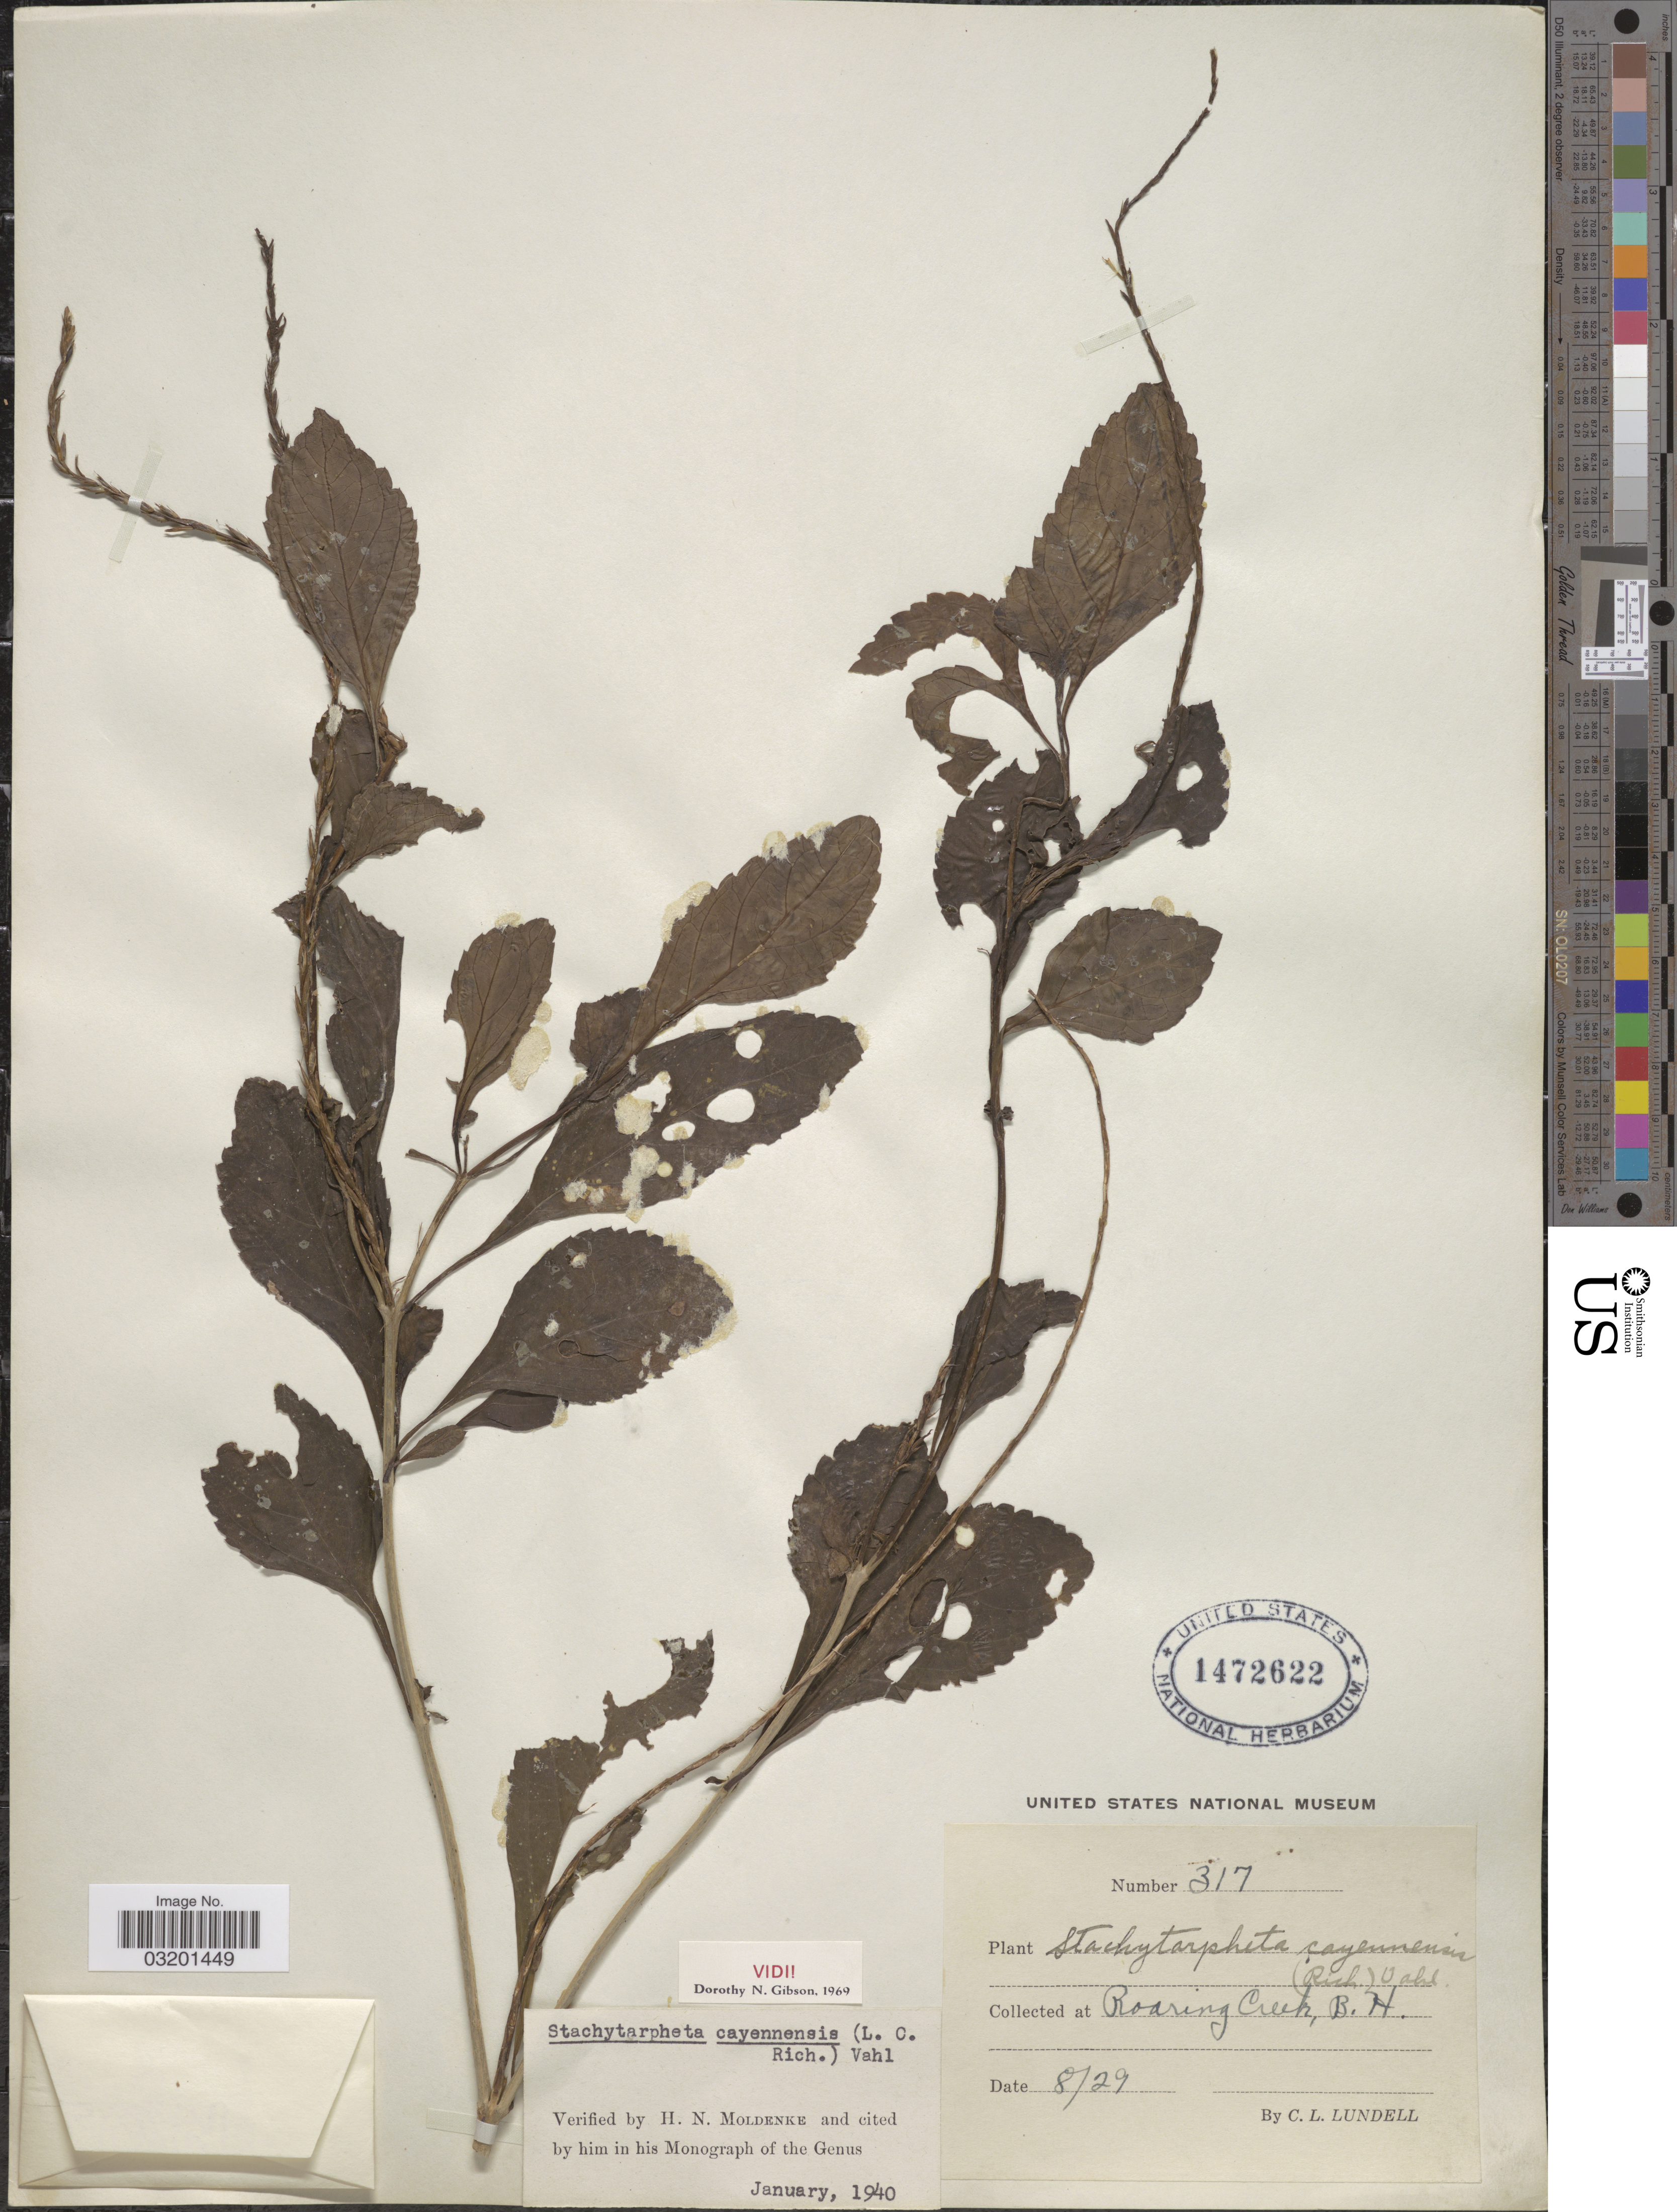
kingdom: Plantae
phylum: Tracheophyta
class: Magnoliopsida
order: Lamiales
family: Verbenaceae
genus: Stachytarpheta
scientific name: Stachytarpheta cayennensis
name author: (Rich.) Vahl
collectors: C. L. Lundell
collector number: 317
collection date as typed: Transcribed d/m/y: /8/29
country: Belize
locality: Roaring Creek, B.H.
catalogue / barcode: US 1472622